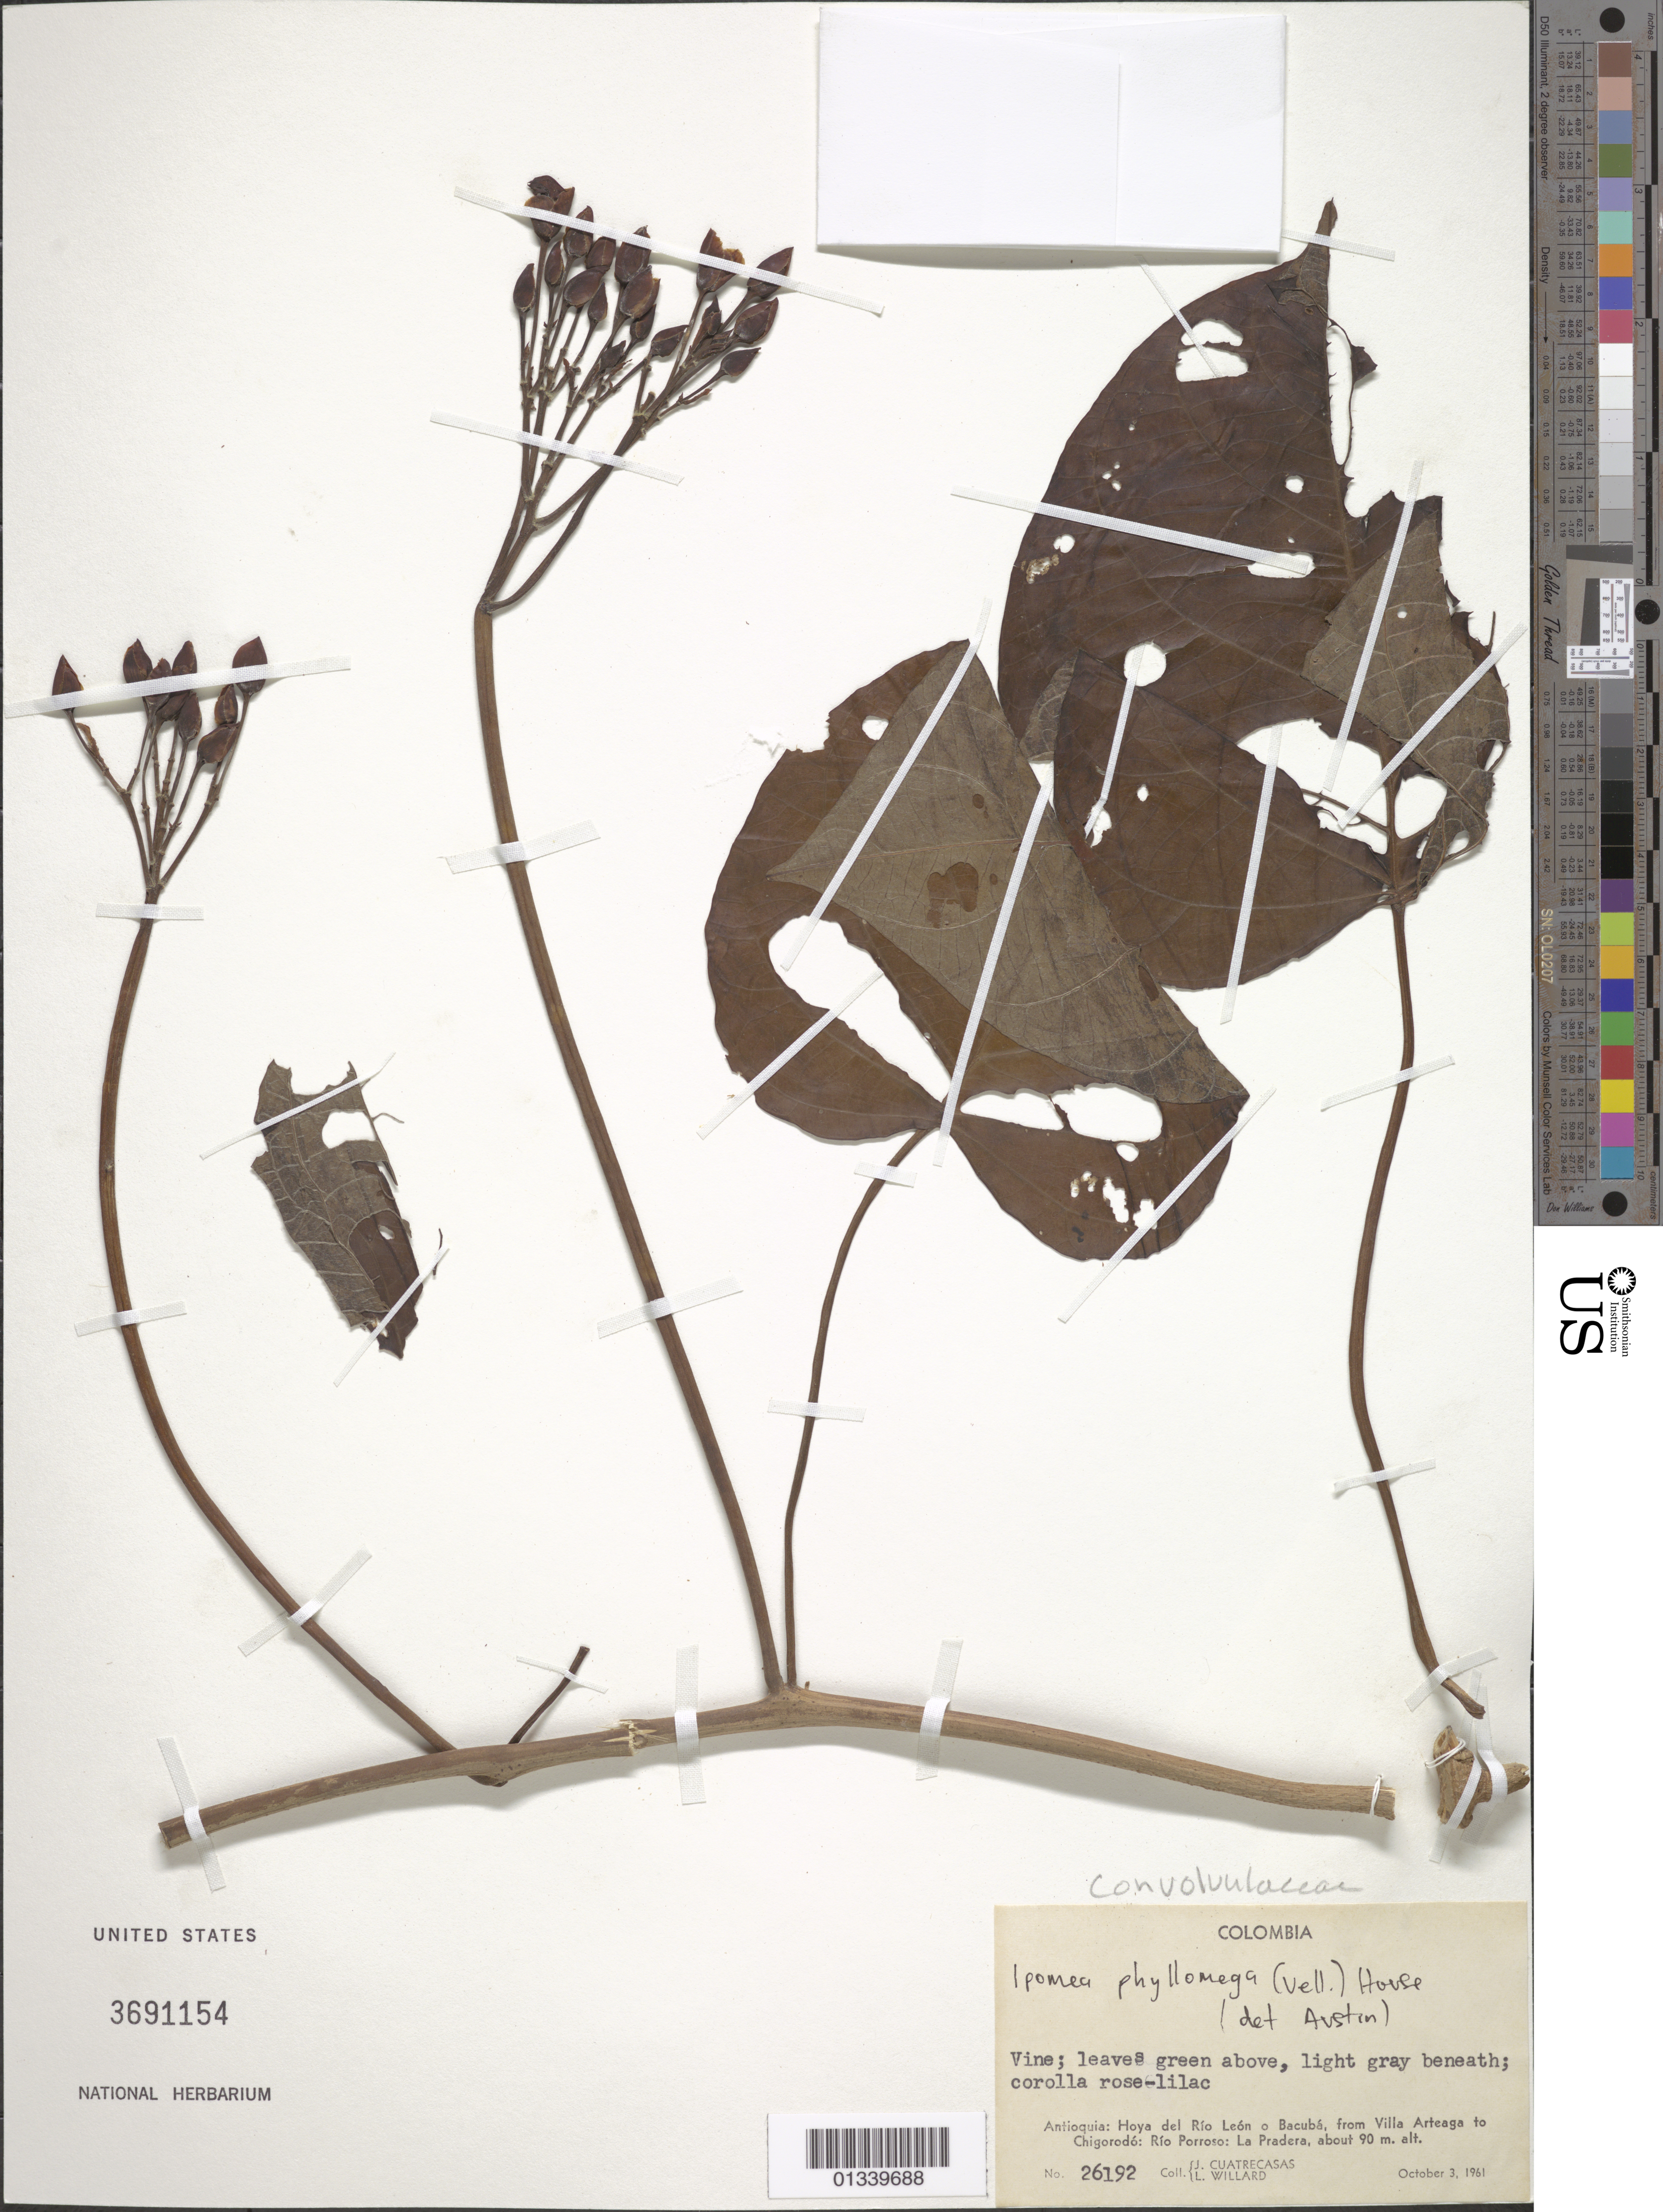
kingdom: Plantae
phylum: Tracheophyta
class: Magnoliopsida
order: Solanales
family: Convolvulaceae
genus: Ipomoea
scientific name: Ipomoea phyllomega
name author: (Vell.) House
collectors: J. Cuatrecasas & L. Willard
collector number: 26192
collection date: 1961-10-03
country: Colombia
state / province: Antioquia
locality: Hoya del Rio Leon o Bacuba, from Villa Arteaga to Chigorodo: Rio Porroso: La Pradera.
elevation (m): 90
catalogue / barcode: US 3691154